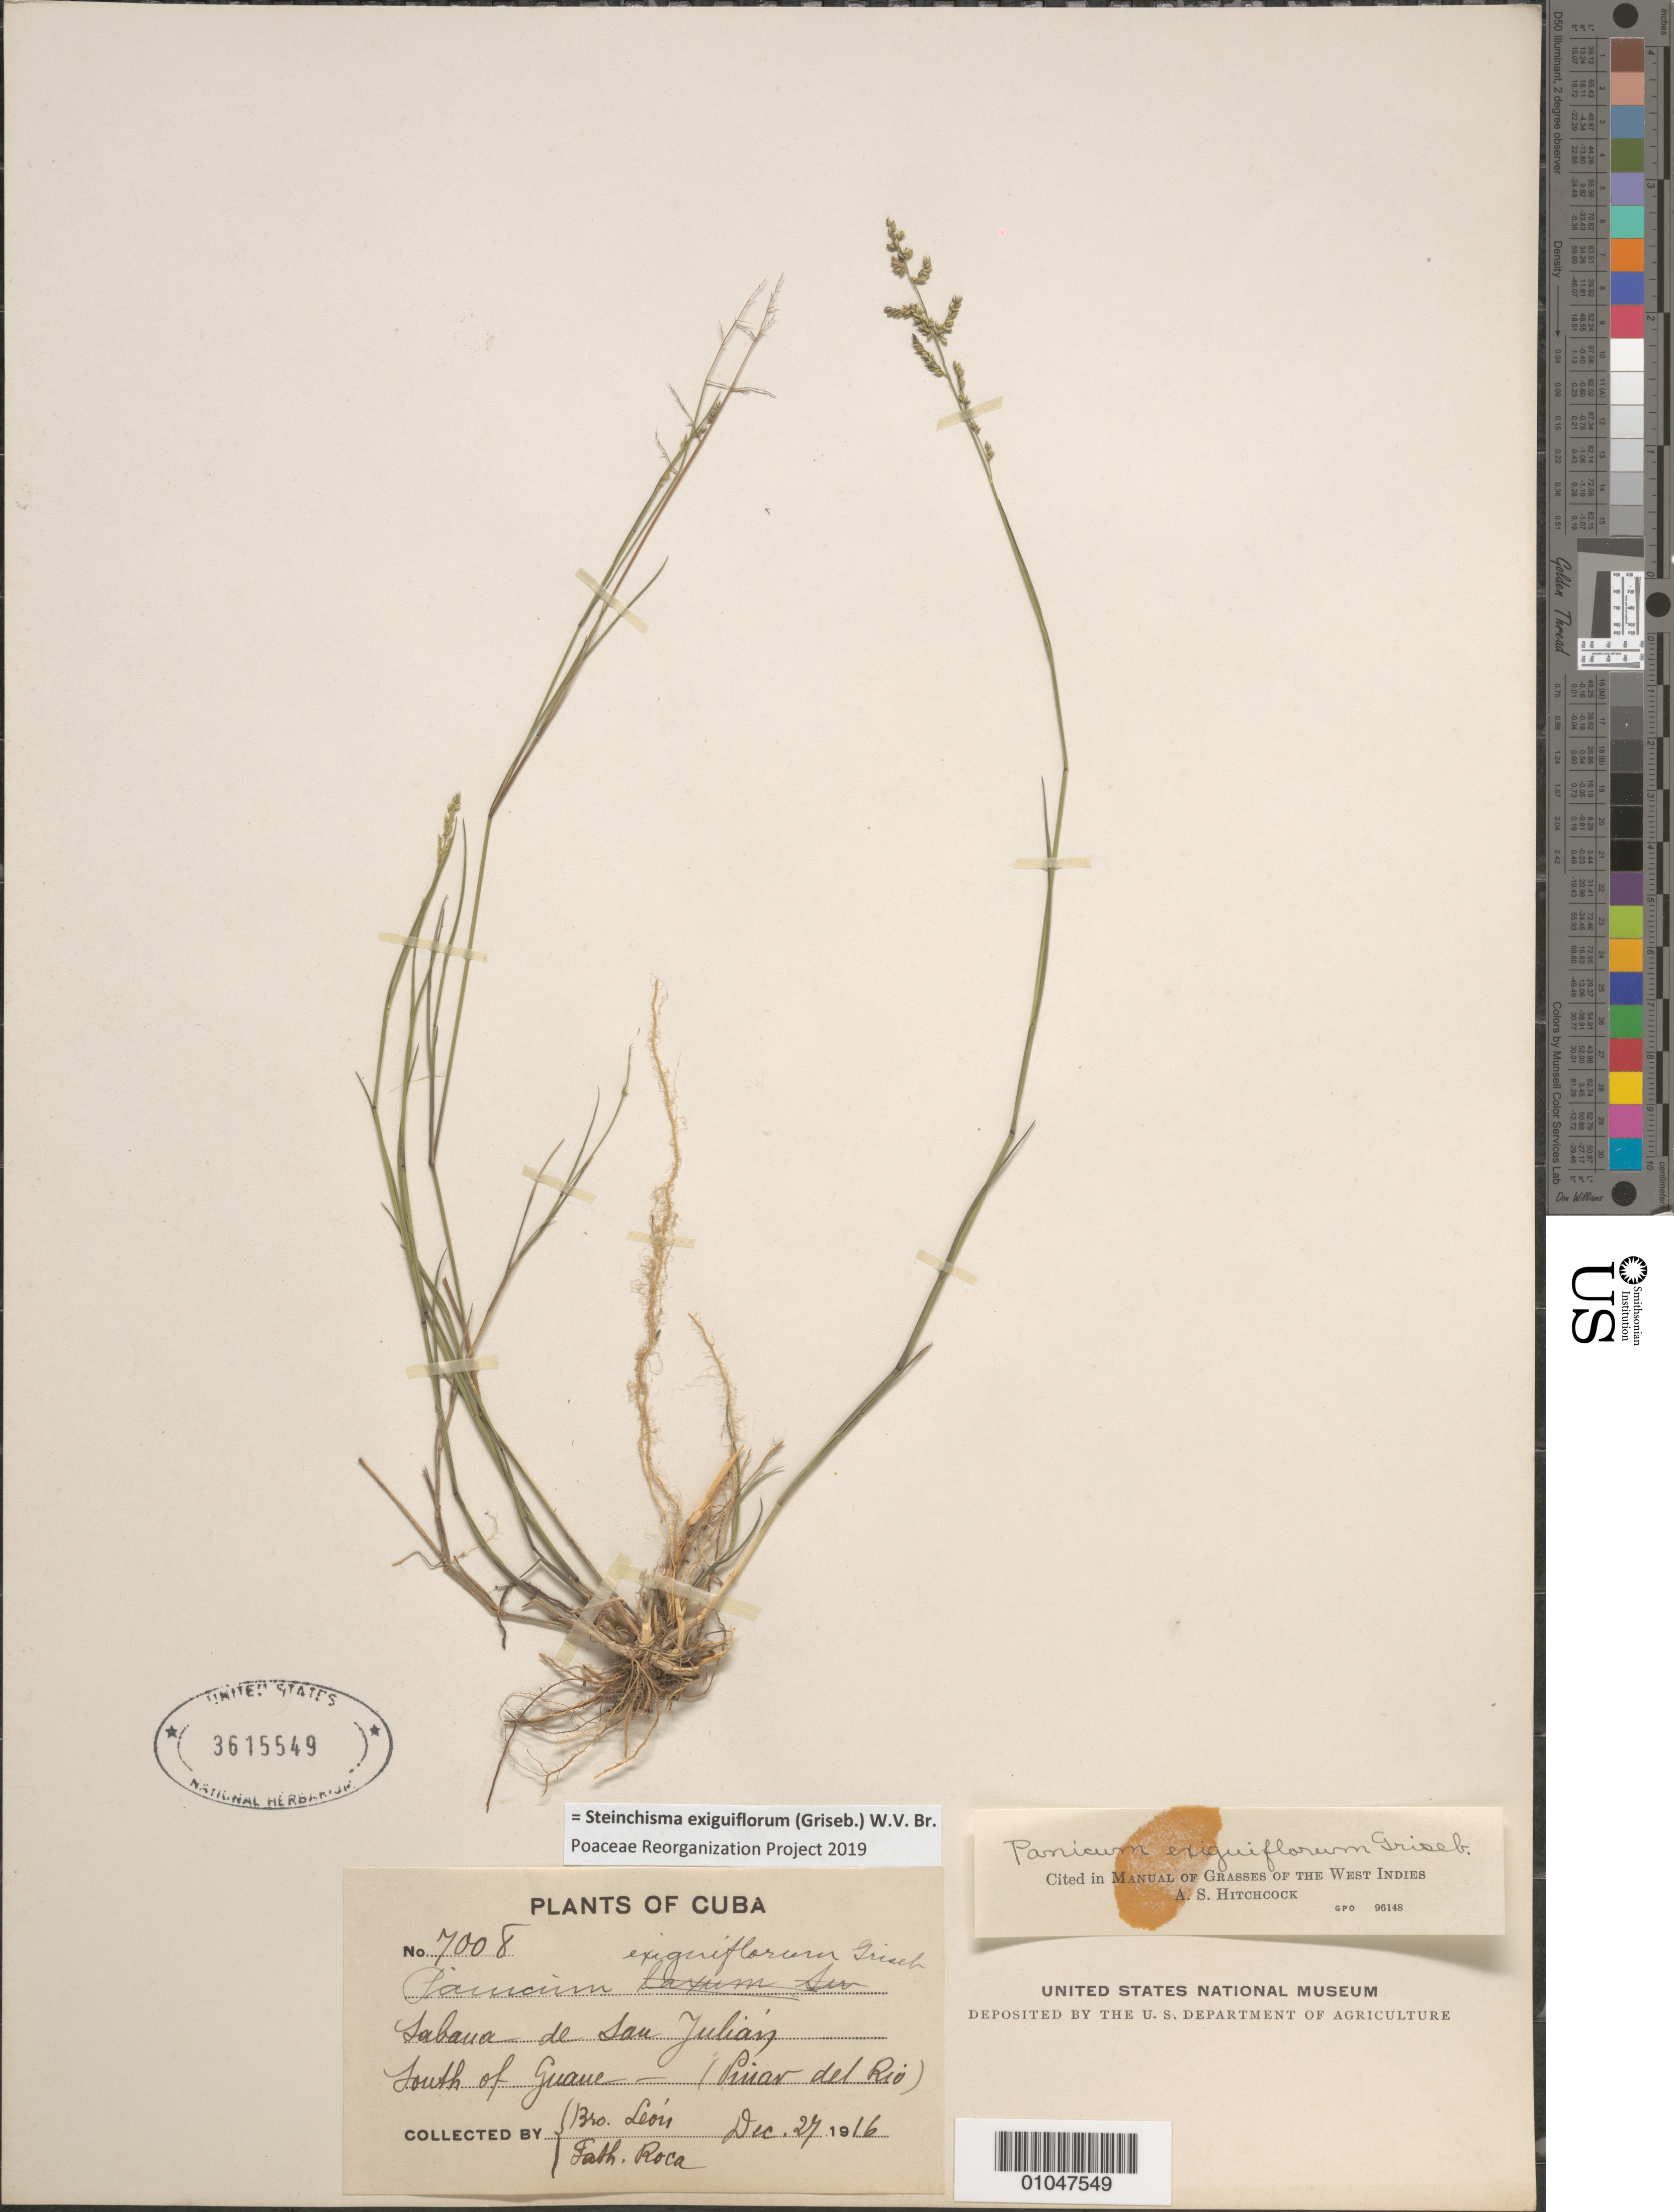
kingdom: Plantae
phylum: Tracheophyta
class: Liliopsida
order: Poales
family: Poaceae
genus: Panicum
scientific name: Panicum exiguiflorum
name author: Griseb.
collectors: Bro. León & A. Roca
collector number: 7008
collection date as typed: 27 Dec 1916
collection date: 1916-12-27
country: Cuba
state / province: Pinar del Rio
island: Cuba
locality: San Julian savanna, S of Guane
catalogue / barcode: US 3615549